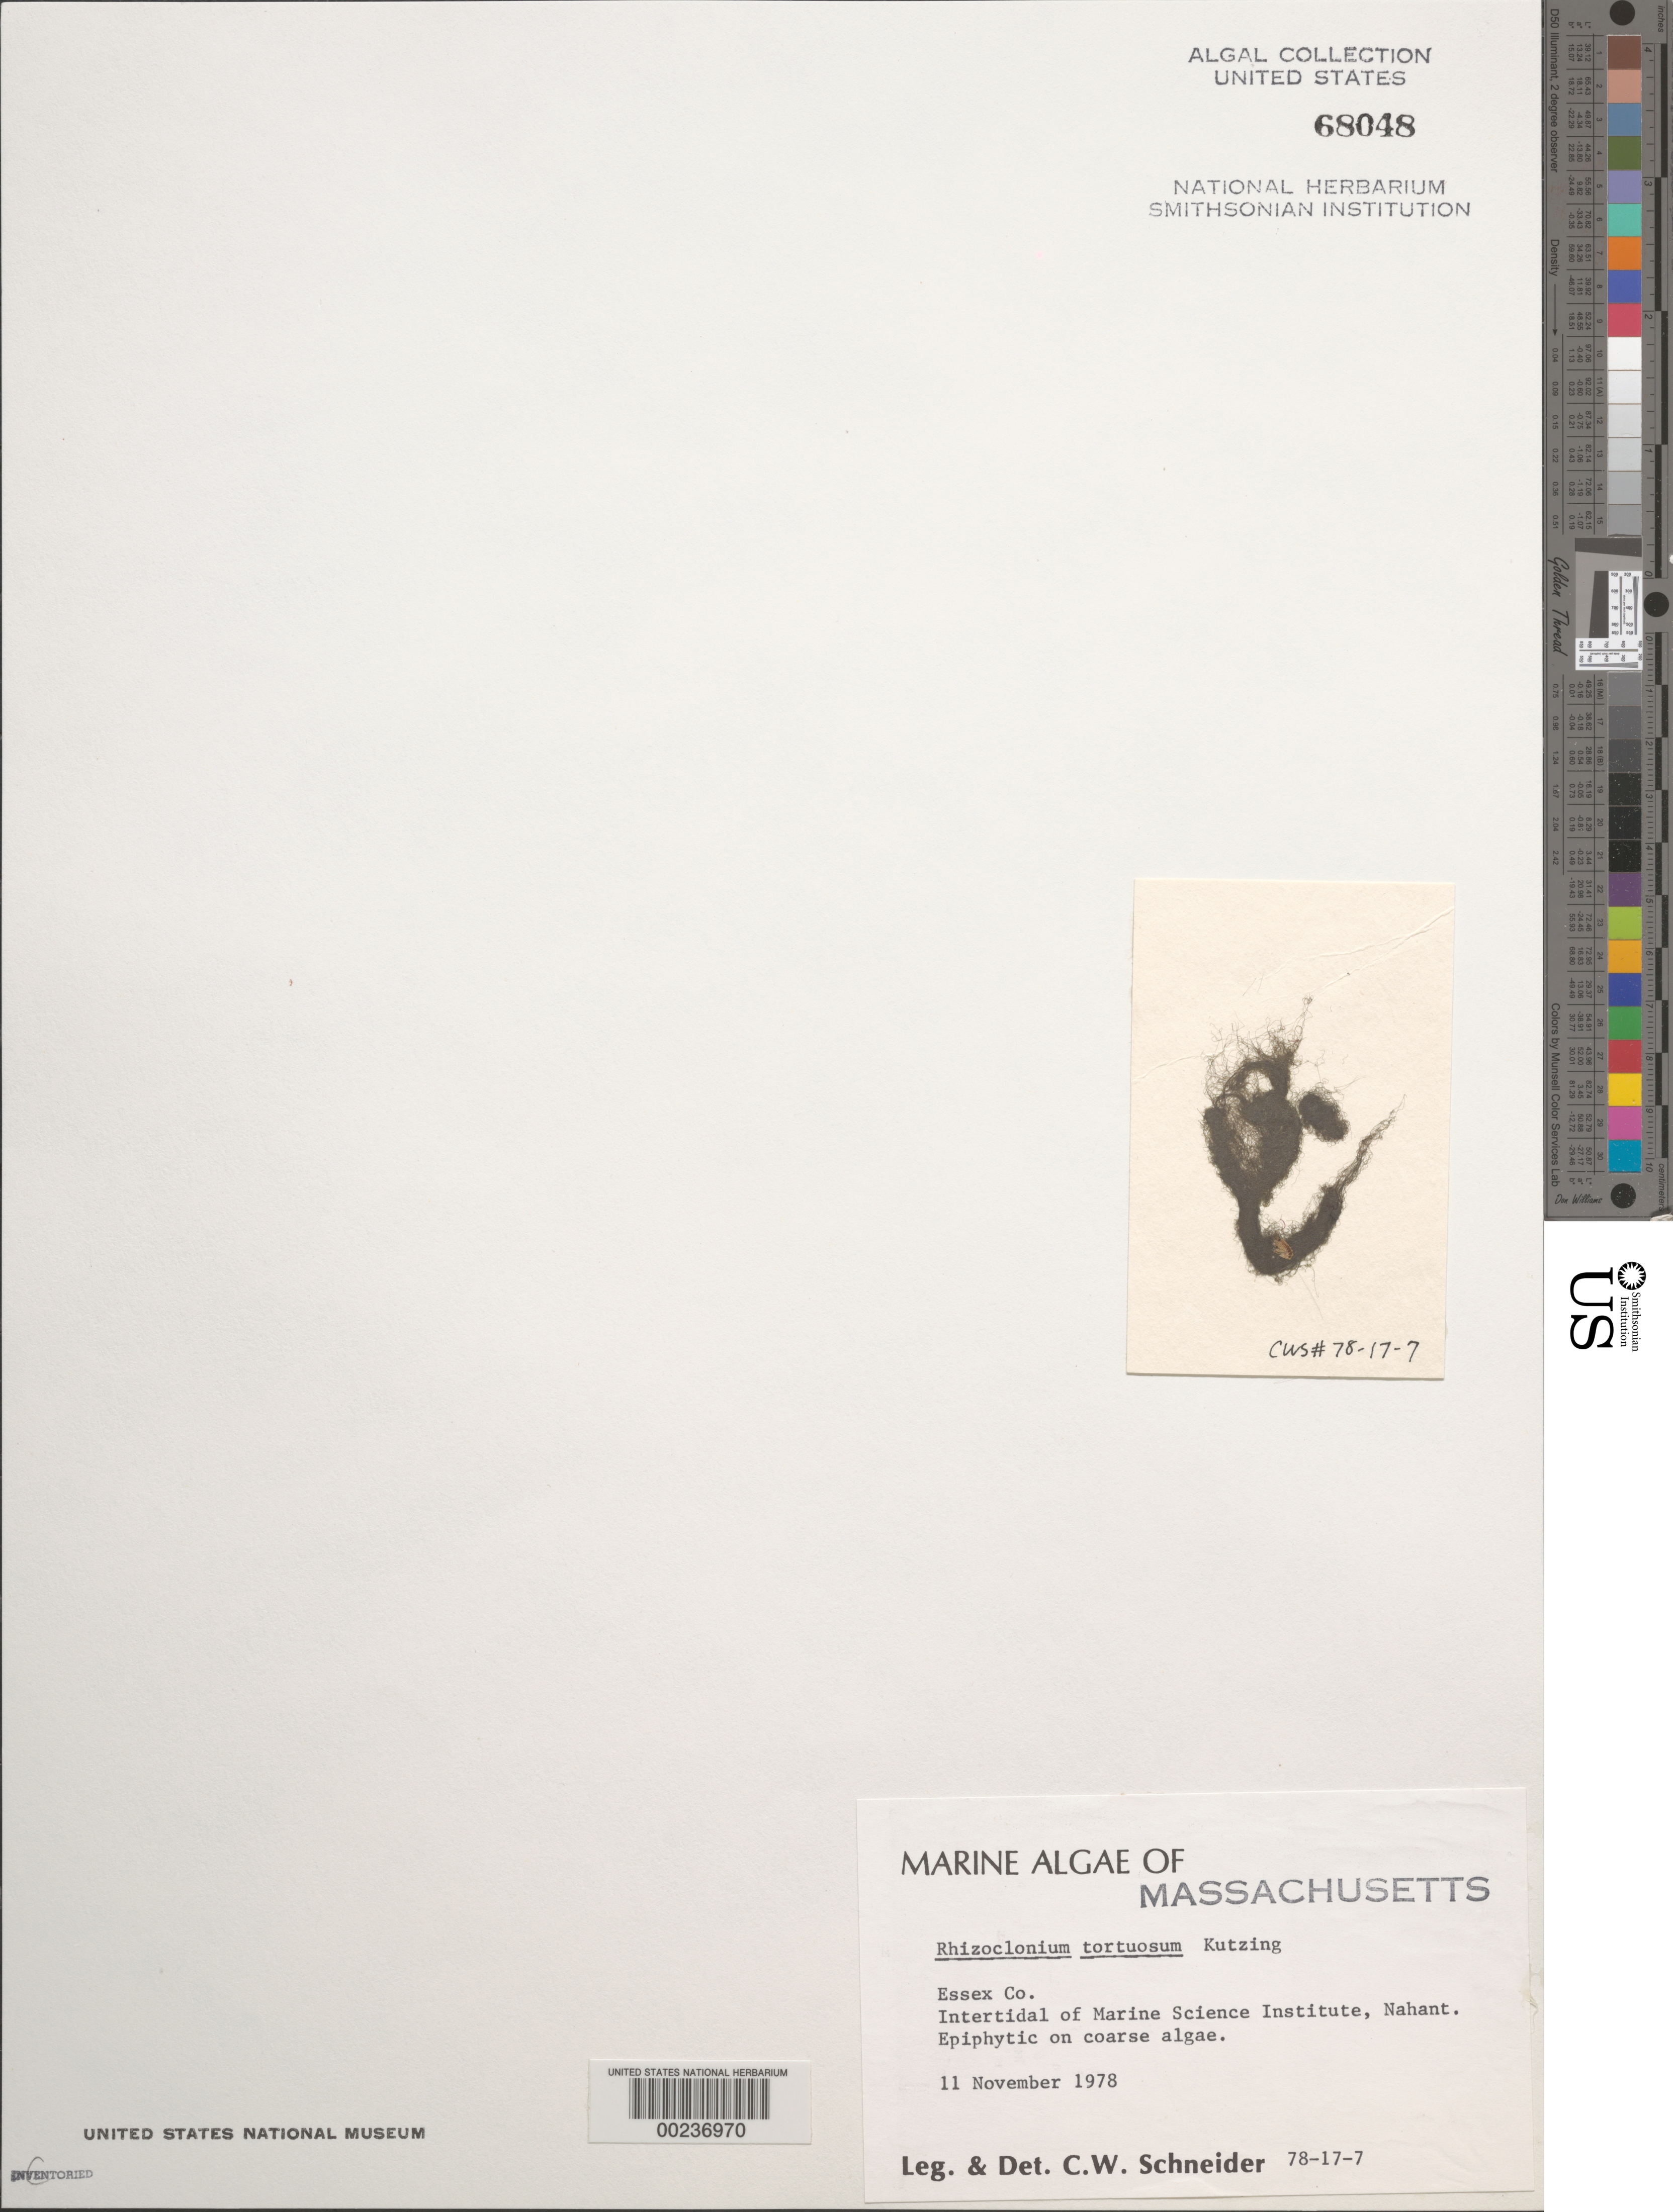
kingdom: Plantae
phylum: Chlorophyta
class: Ulvophyceae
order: Cladophorales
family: Cladophoraceae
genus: Chaetomorpha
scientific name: Chaetomorpha tortuosa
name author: (Dilwyn) Kütz.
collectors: C. W. Schneider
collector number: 78-17-7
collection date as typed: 11 Nov 1978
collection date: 1978-11-11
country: United States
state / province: Massachusetts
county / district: Essex County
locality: Nahant, Marine Science Institute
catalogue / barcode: US 68048